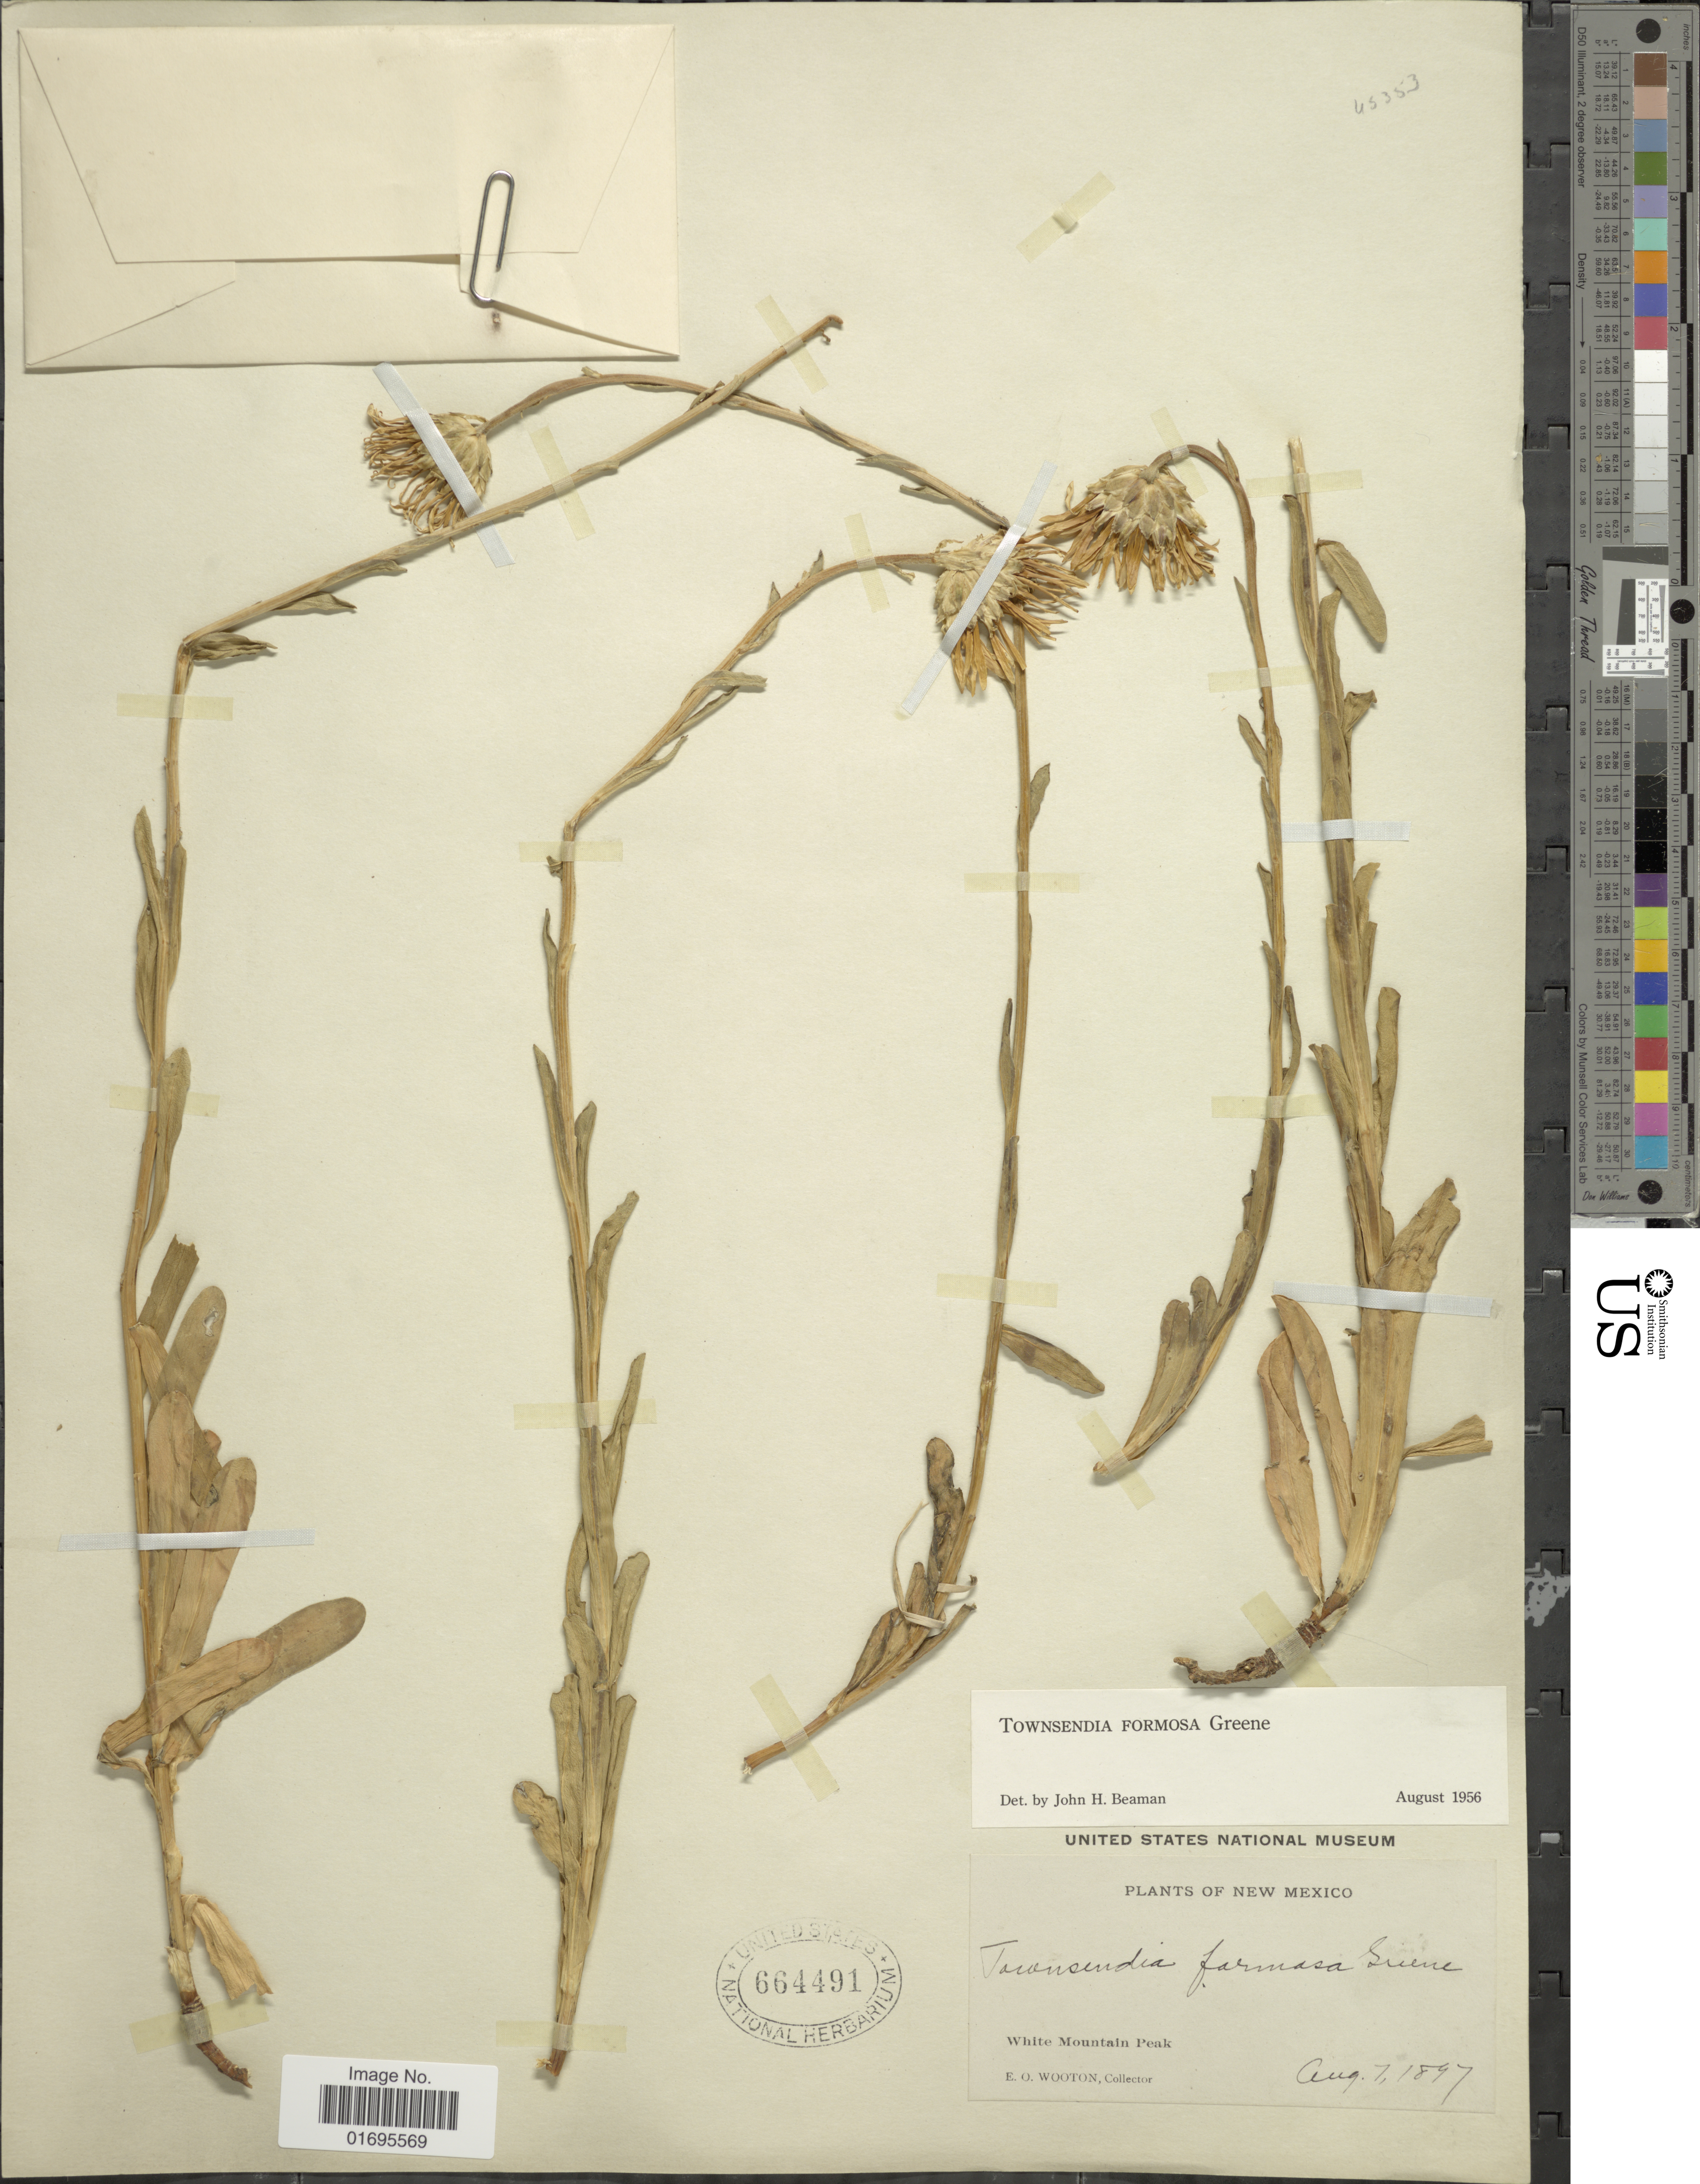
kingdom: Plantae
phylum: Tracheophyta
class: Magnoliopsida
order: Asterales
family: Asteraceae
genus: Townsendia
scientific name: Townsendia formosa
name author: Greene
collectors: E. O. Wooton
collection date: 1897-08-07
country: United States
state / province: New Mexico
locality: White Mountain Peak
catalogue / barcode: US 664491